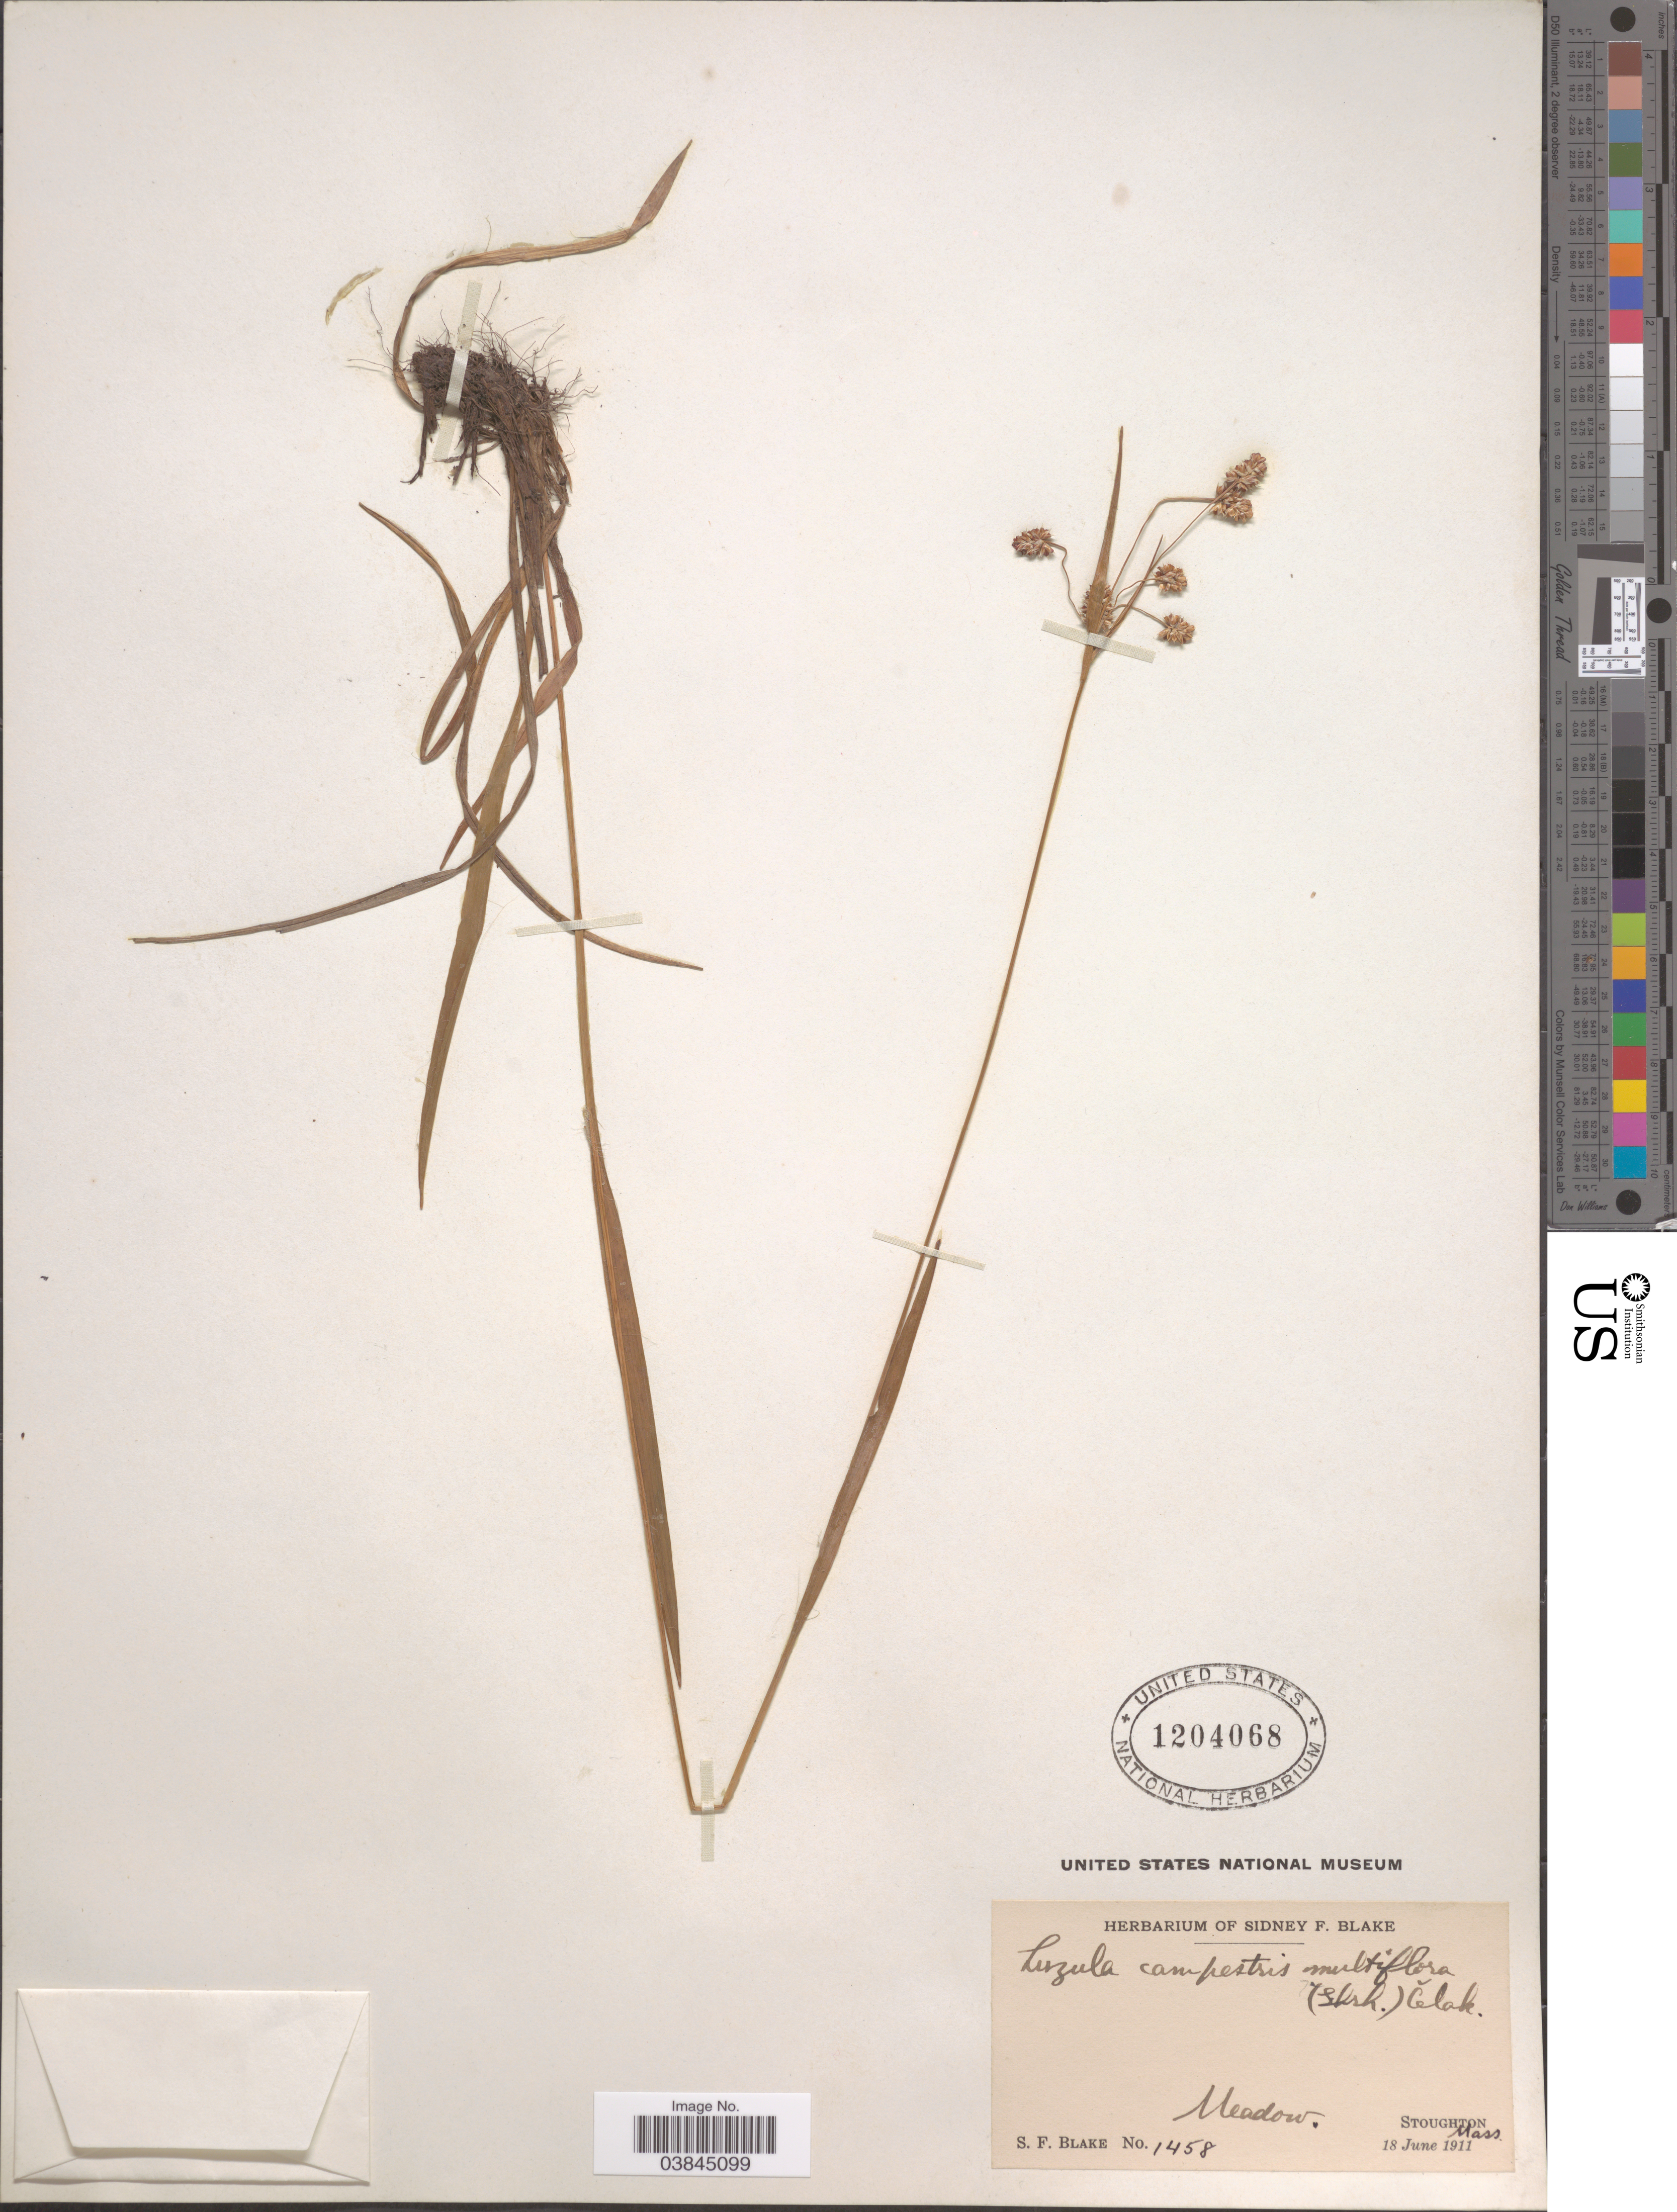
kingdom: Plantae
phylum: Tracheophyta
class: Liliopsida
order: Poales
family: Juncaceae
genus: Luzula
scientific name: Luzula campestris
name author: (L.) DC.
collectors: S. Blake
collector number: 1458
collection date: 1911-06-18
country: United States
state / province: Massachusetts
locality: Stoughton.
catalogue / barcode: US 1204068